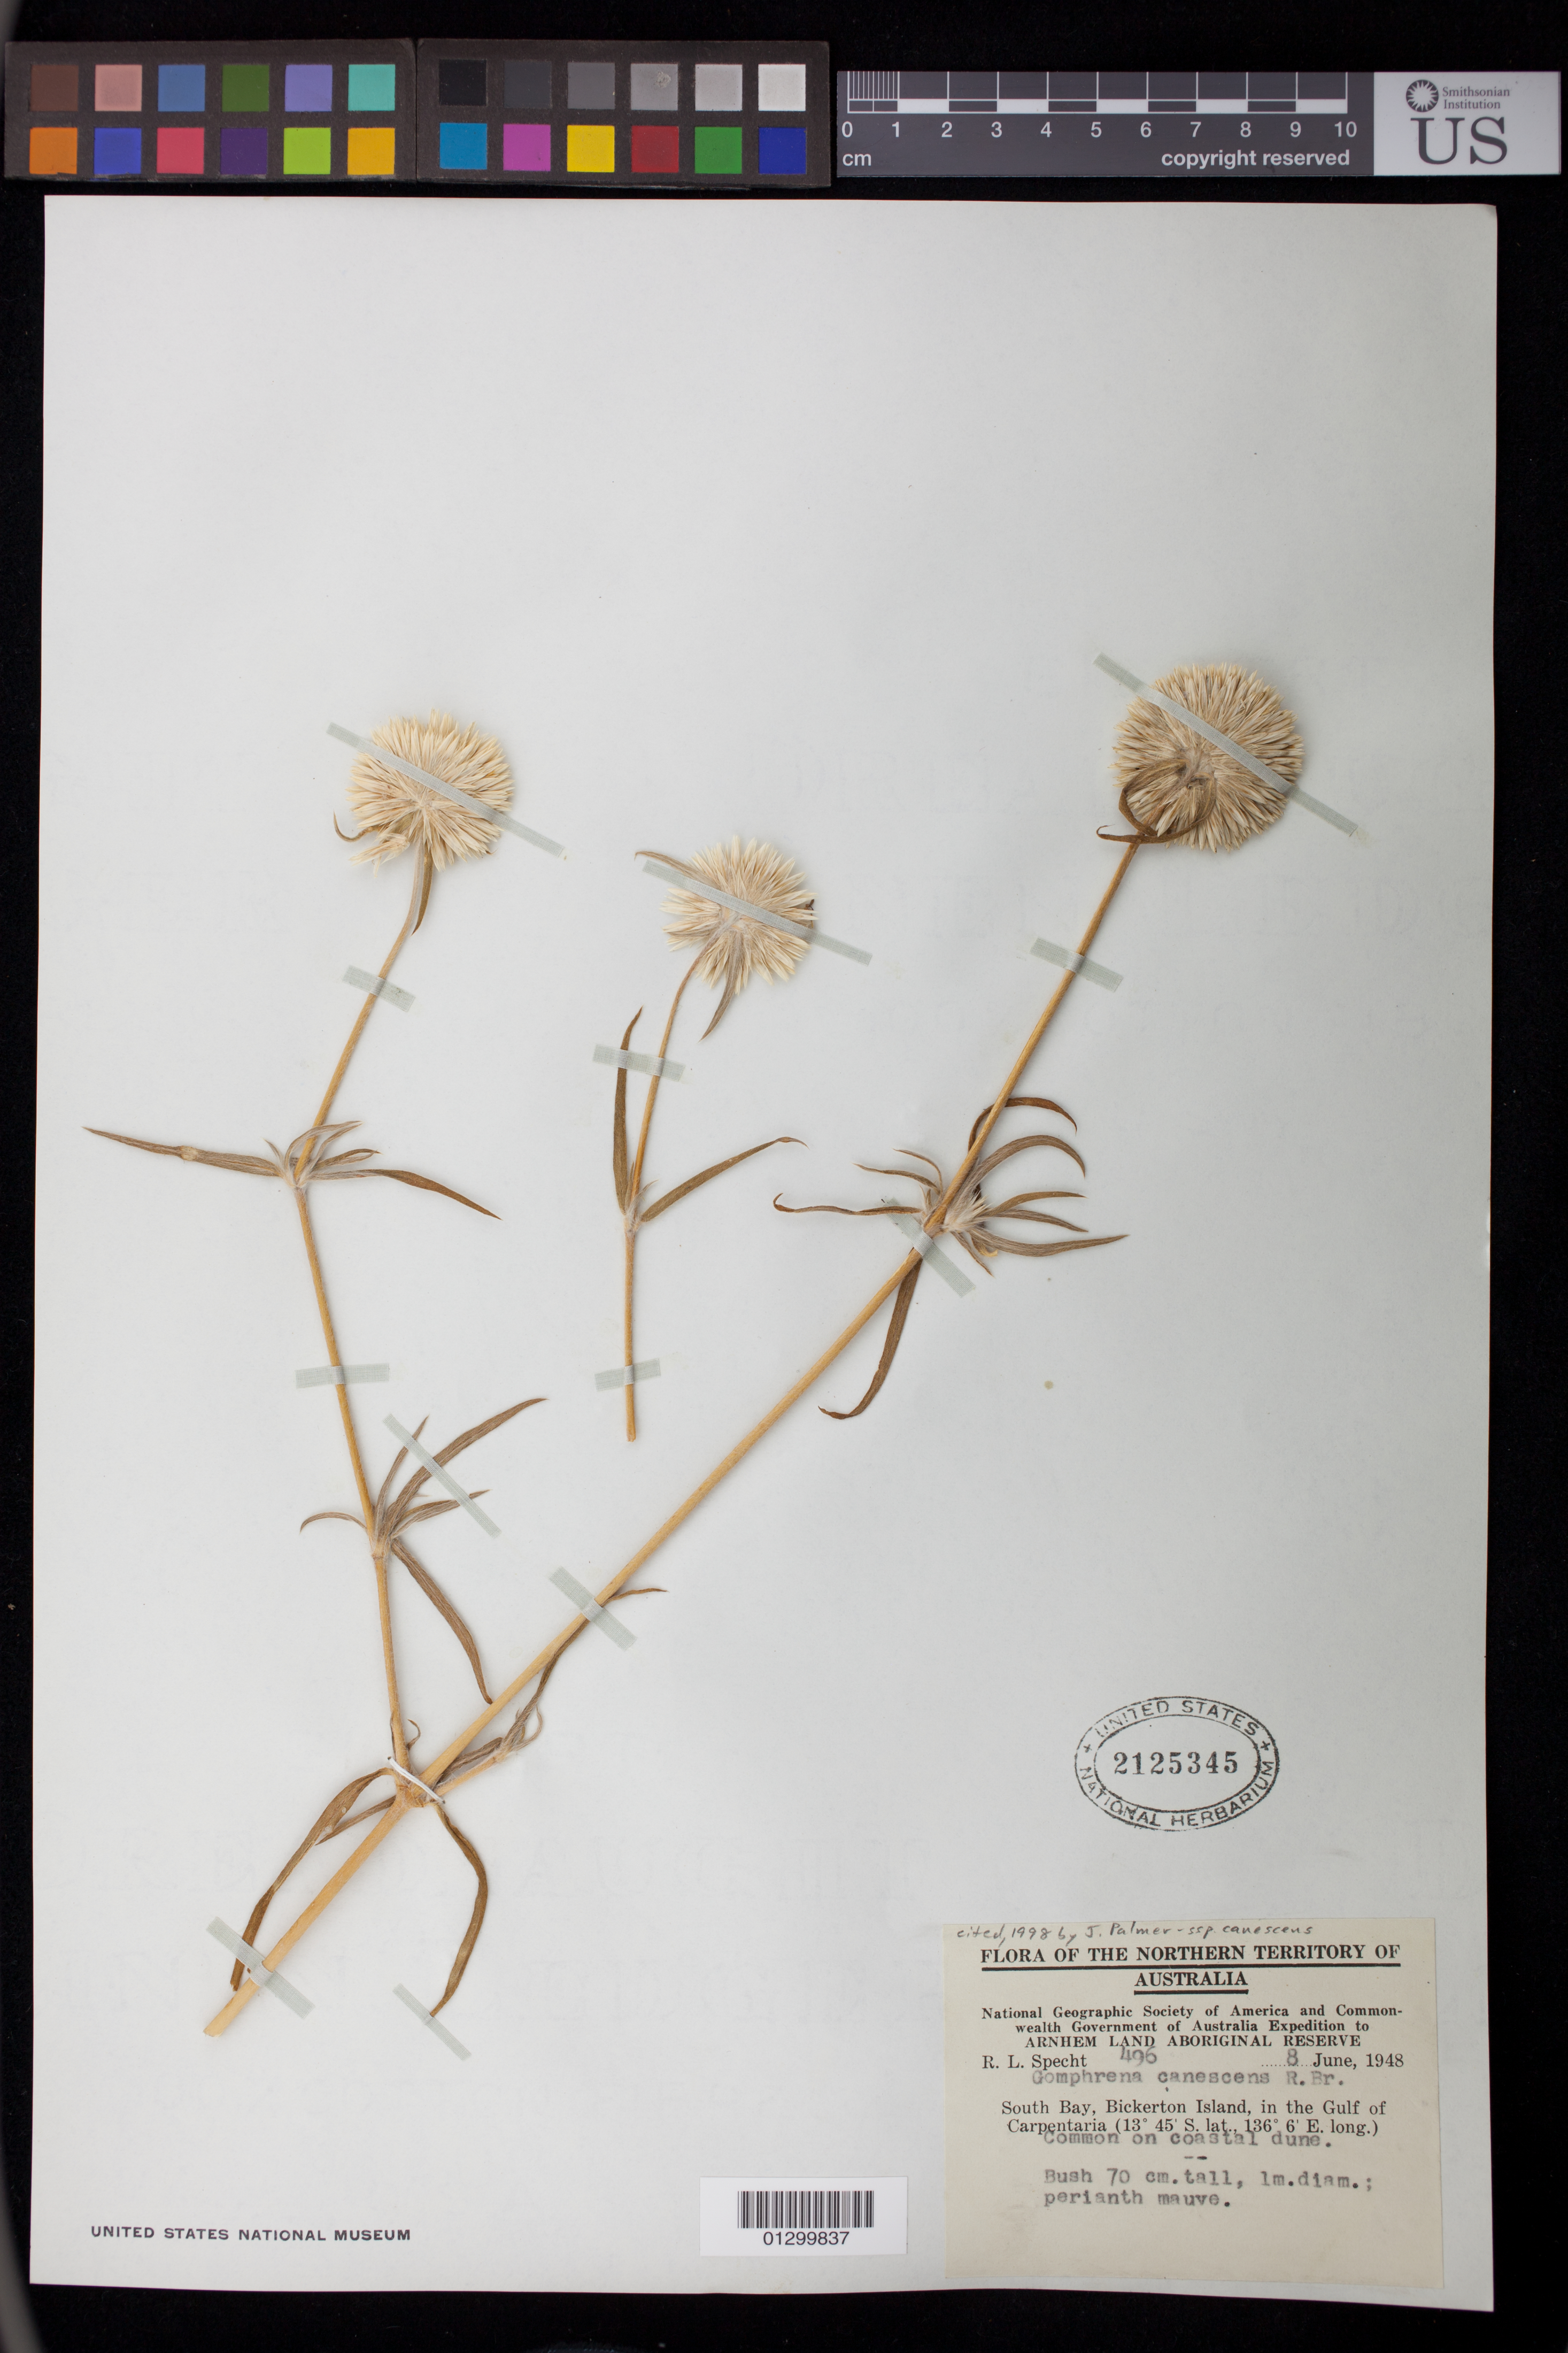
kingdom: Plantae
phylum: Tracheophyta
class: Magnoliopsida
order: Caryophyllales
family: Amaranthaceae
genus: Gomphrena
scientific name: Gomphrena canescens subsp. canescens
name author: R. Br.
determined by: Palmer, J.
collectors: R. L. Specht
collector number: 496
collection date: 1948-06-08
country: Australia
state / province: Northern Territory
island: Bickerton Island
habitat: Common on caostal dune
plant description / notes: Bush 70 cm. tall, 1 m. diam.; perianth mauve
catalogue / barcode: US 2125345